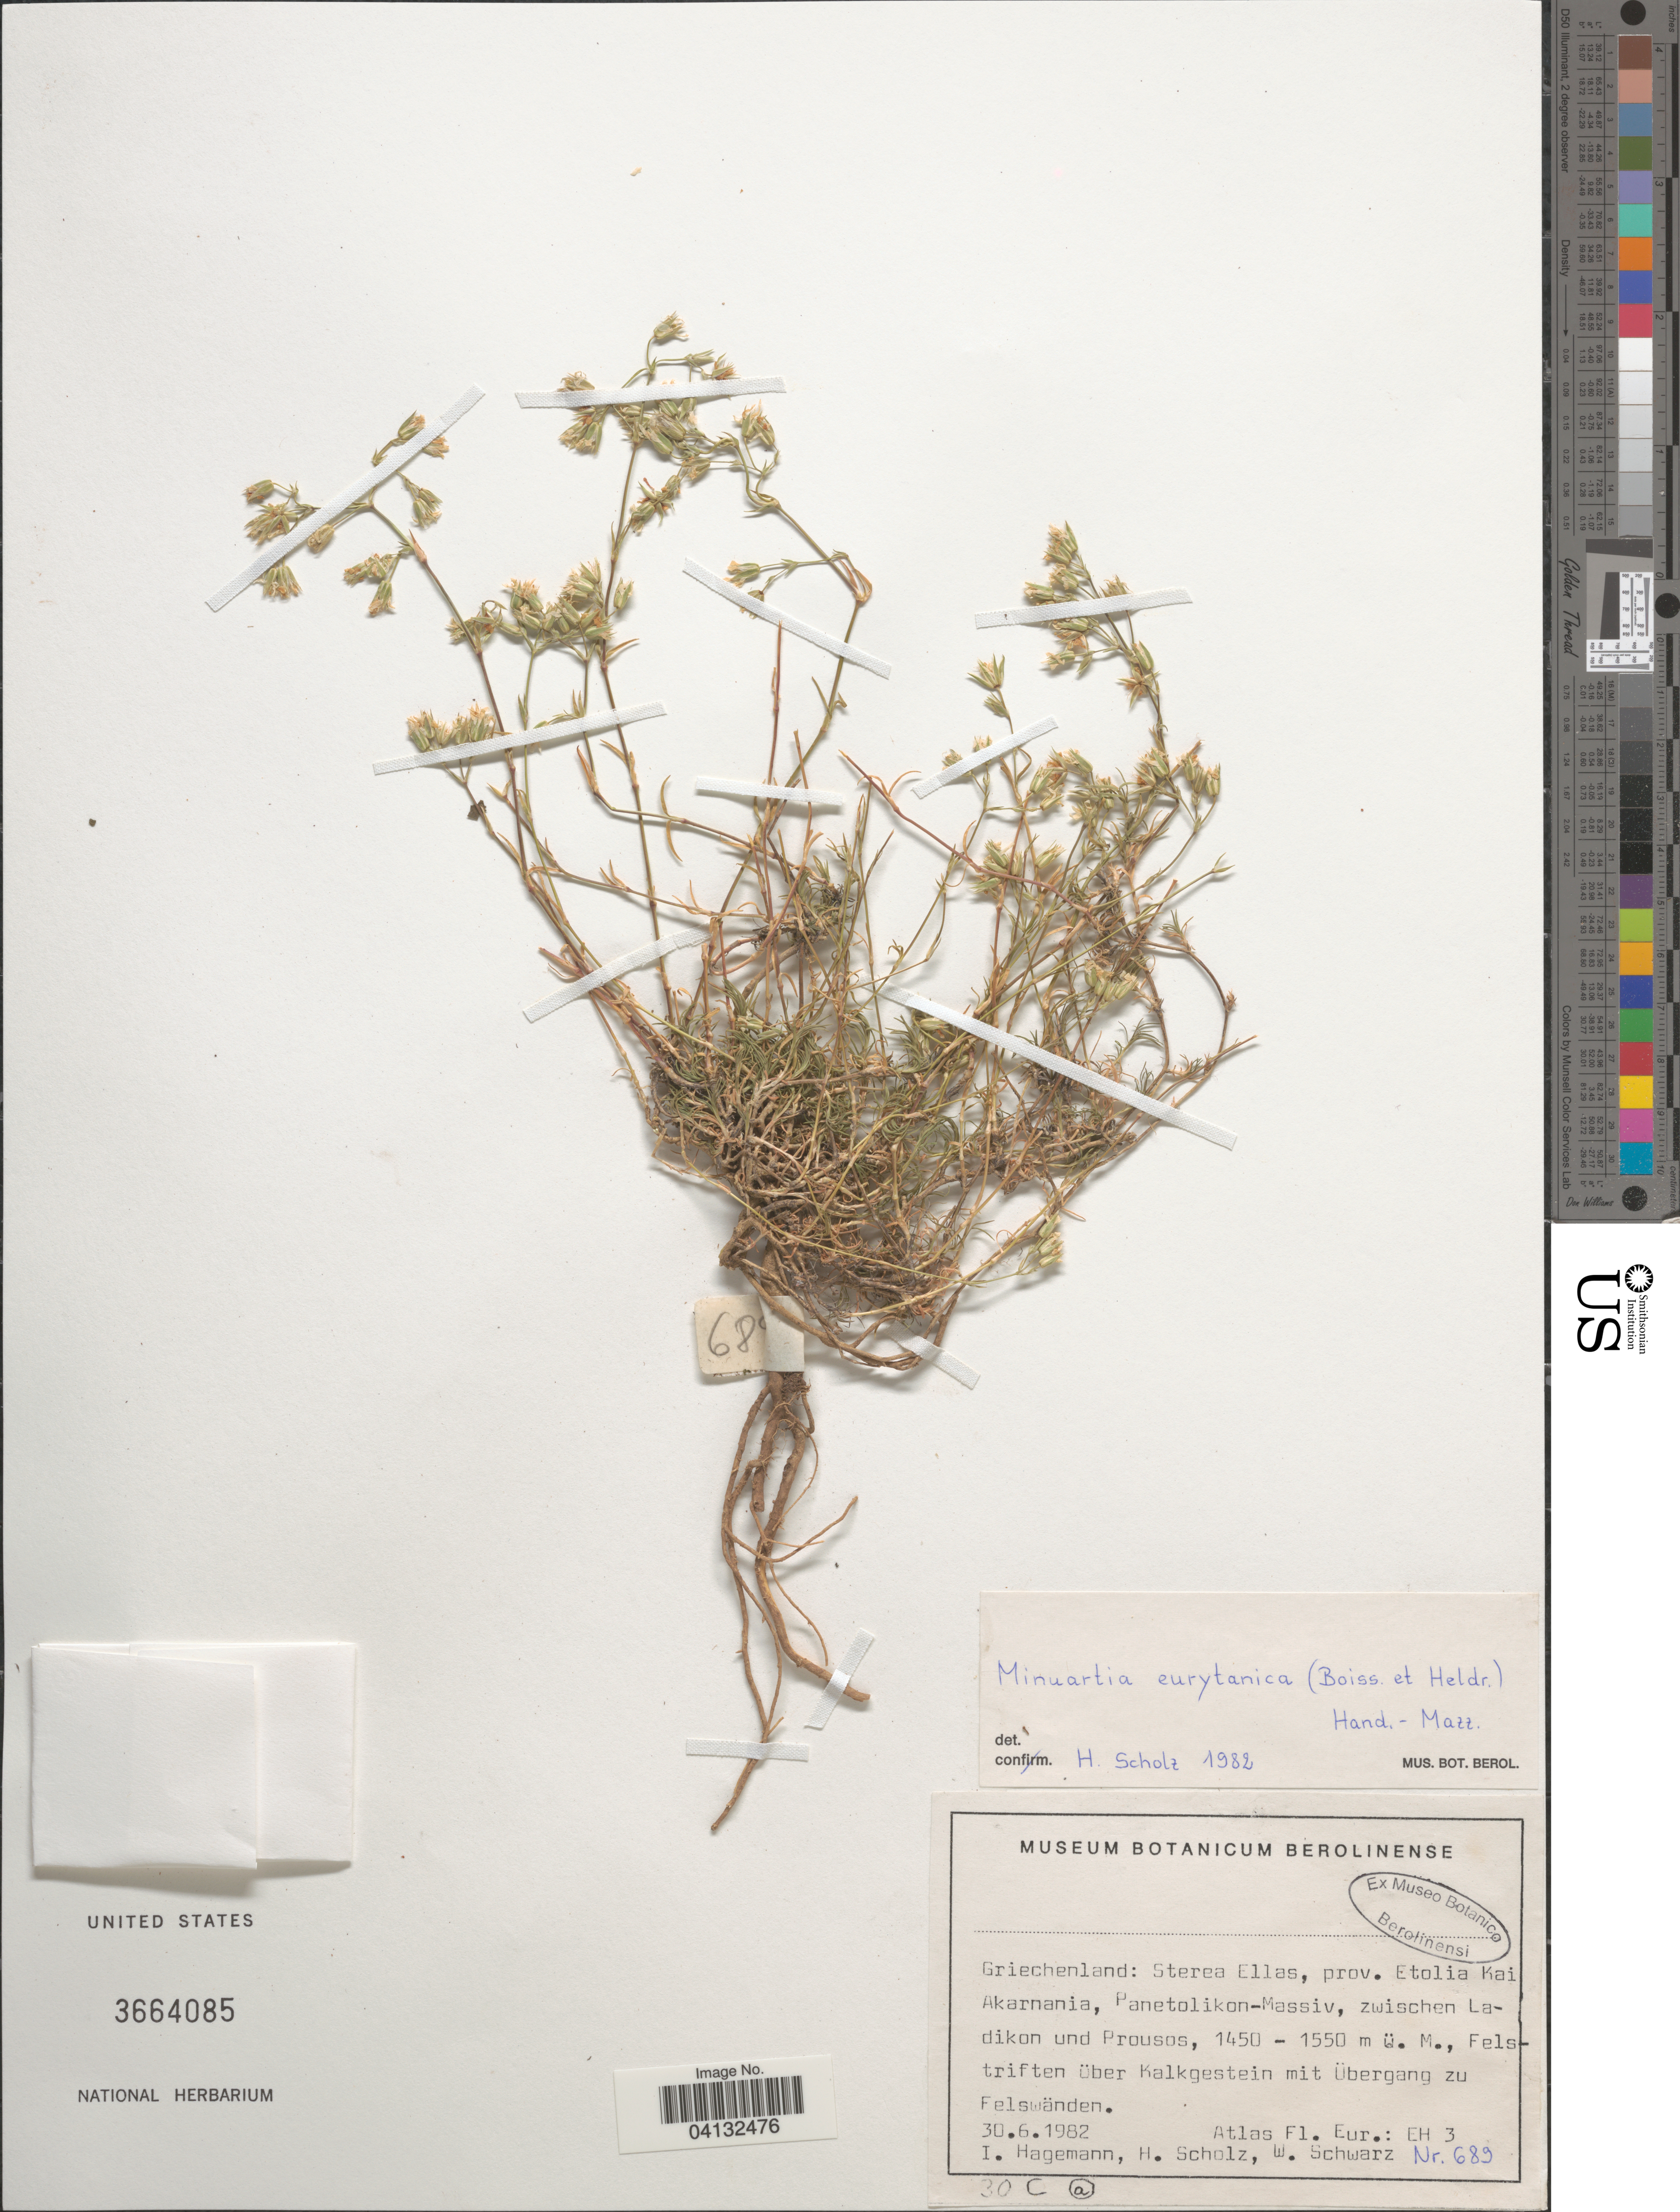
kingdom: Plantae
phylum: Tracheophyta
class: Magnoliopsida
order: Caryophyllales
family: Caryophyllaceae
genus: Minuartia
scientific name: Minuartia eurytanica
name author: (Boiss. & Heldr.) Hand.-Mazz.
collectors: I. Hagemann, H. W. Scholz & w. Schwarz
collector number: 689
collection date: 1982-06-30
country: Greece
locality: Griechenland: Sterea Ellas, prov. Etolia Kai Akarnania, Panetolikon-Massiv, zwischen Ladikon und Prousos, Felstriften über Kalkgestein mit Übergang zu Felswänden.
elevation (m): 1450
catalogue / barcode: US 3664085